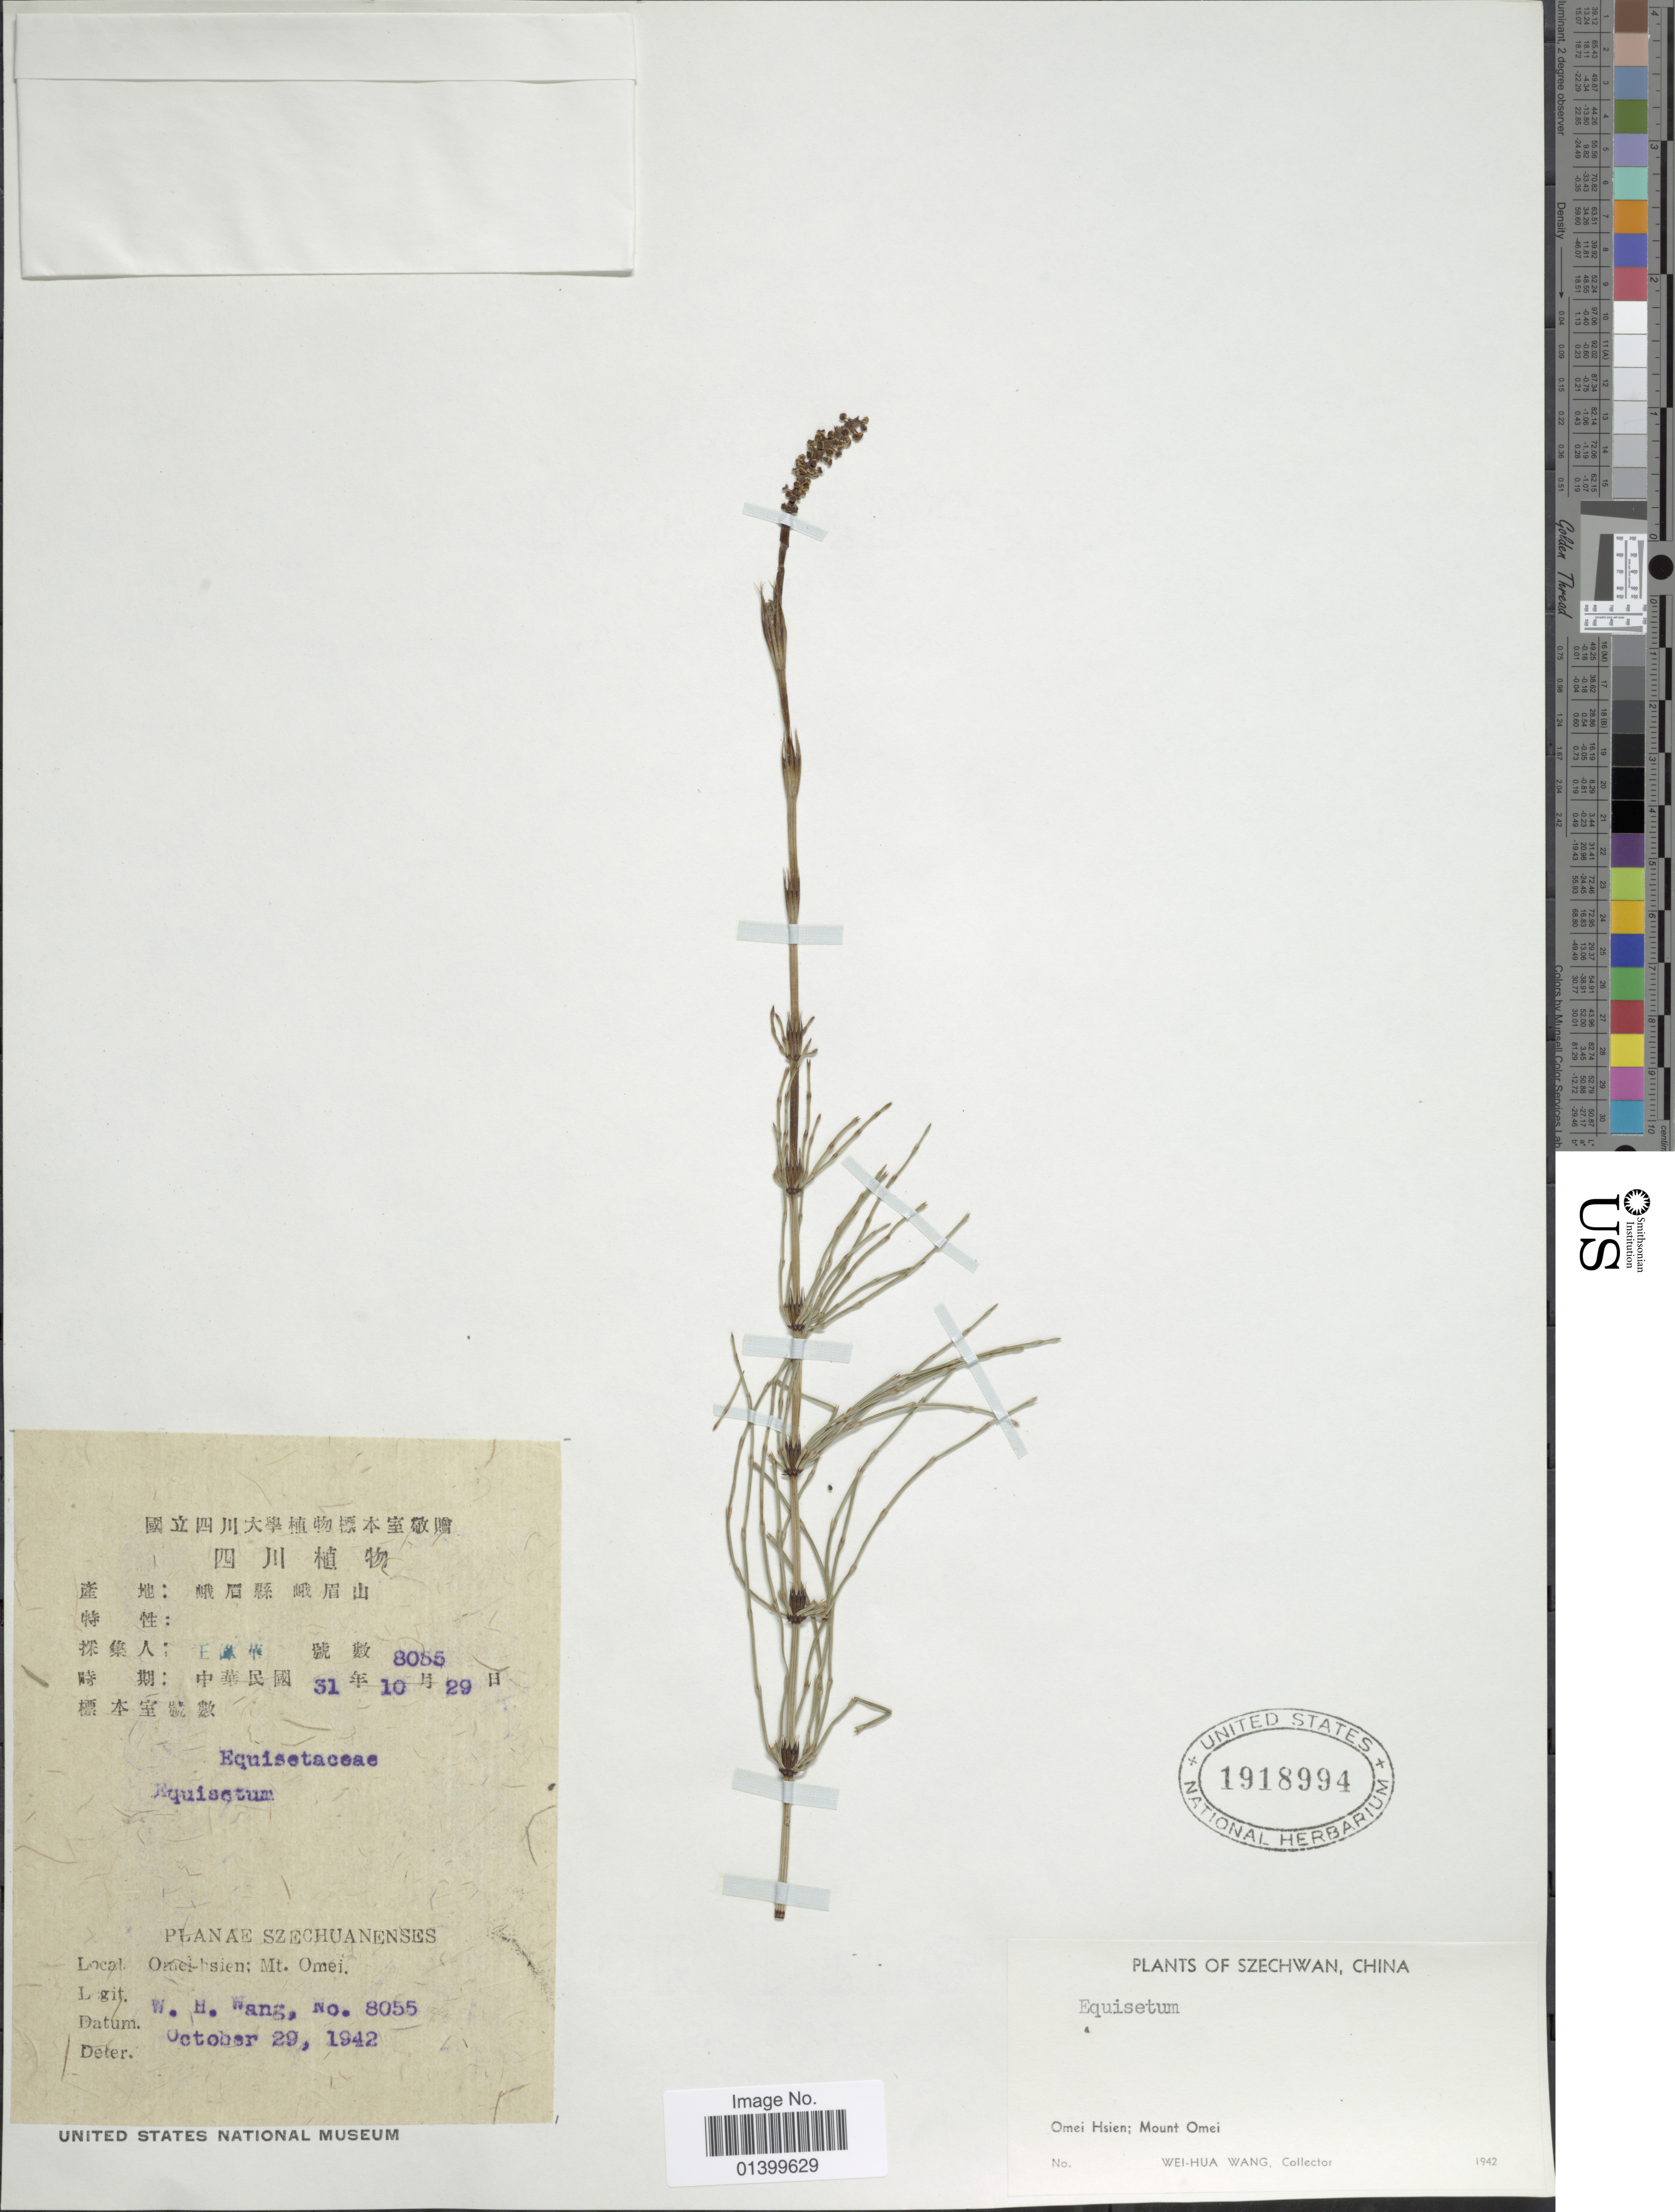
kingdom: Plantae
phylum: Tracheophyta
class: Polypodiopsida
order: Equisetales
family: Equisetaceae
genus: Equisetum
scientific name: Equisetum sp.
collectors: W. Wang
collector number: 8055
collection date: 1942-10-29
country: China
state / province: Sichuan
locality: Plants of Szechwan. Omei Hsien; Mount Omei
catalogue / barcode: US 1918994